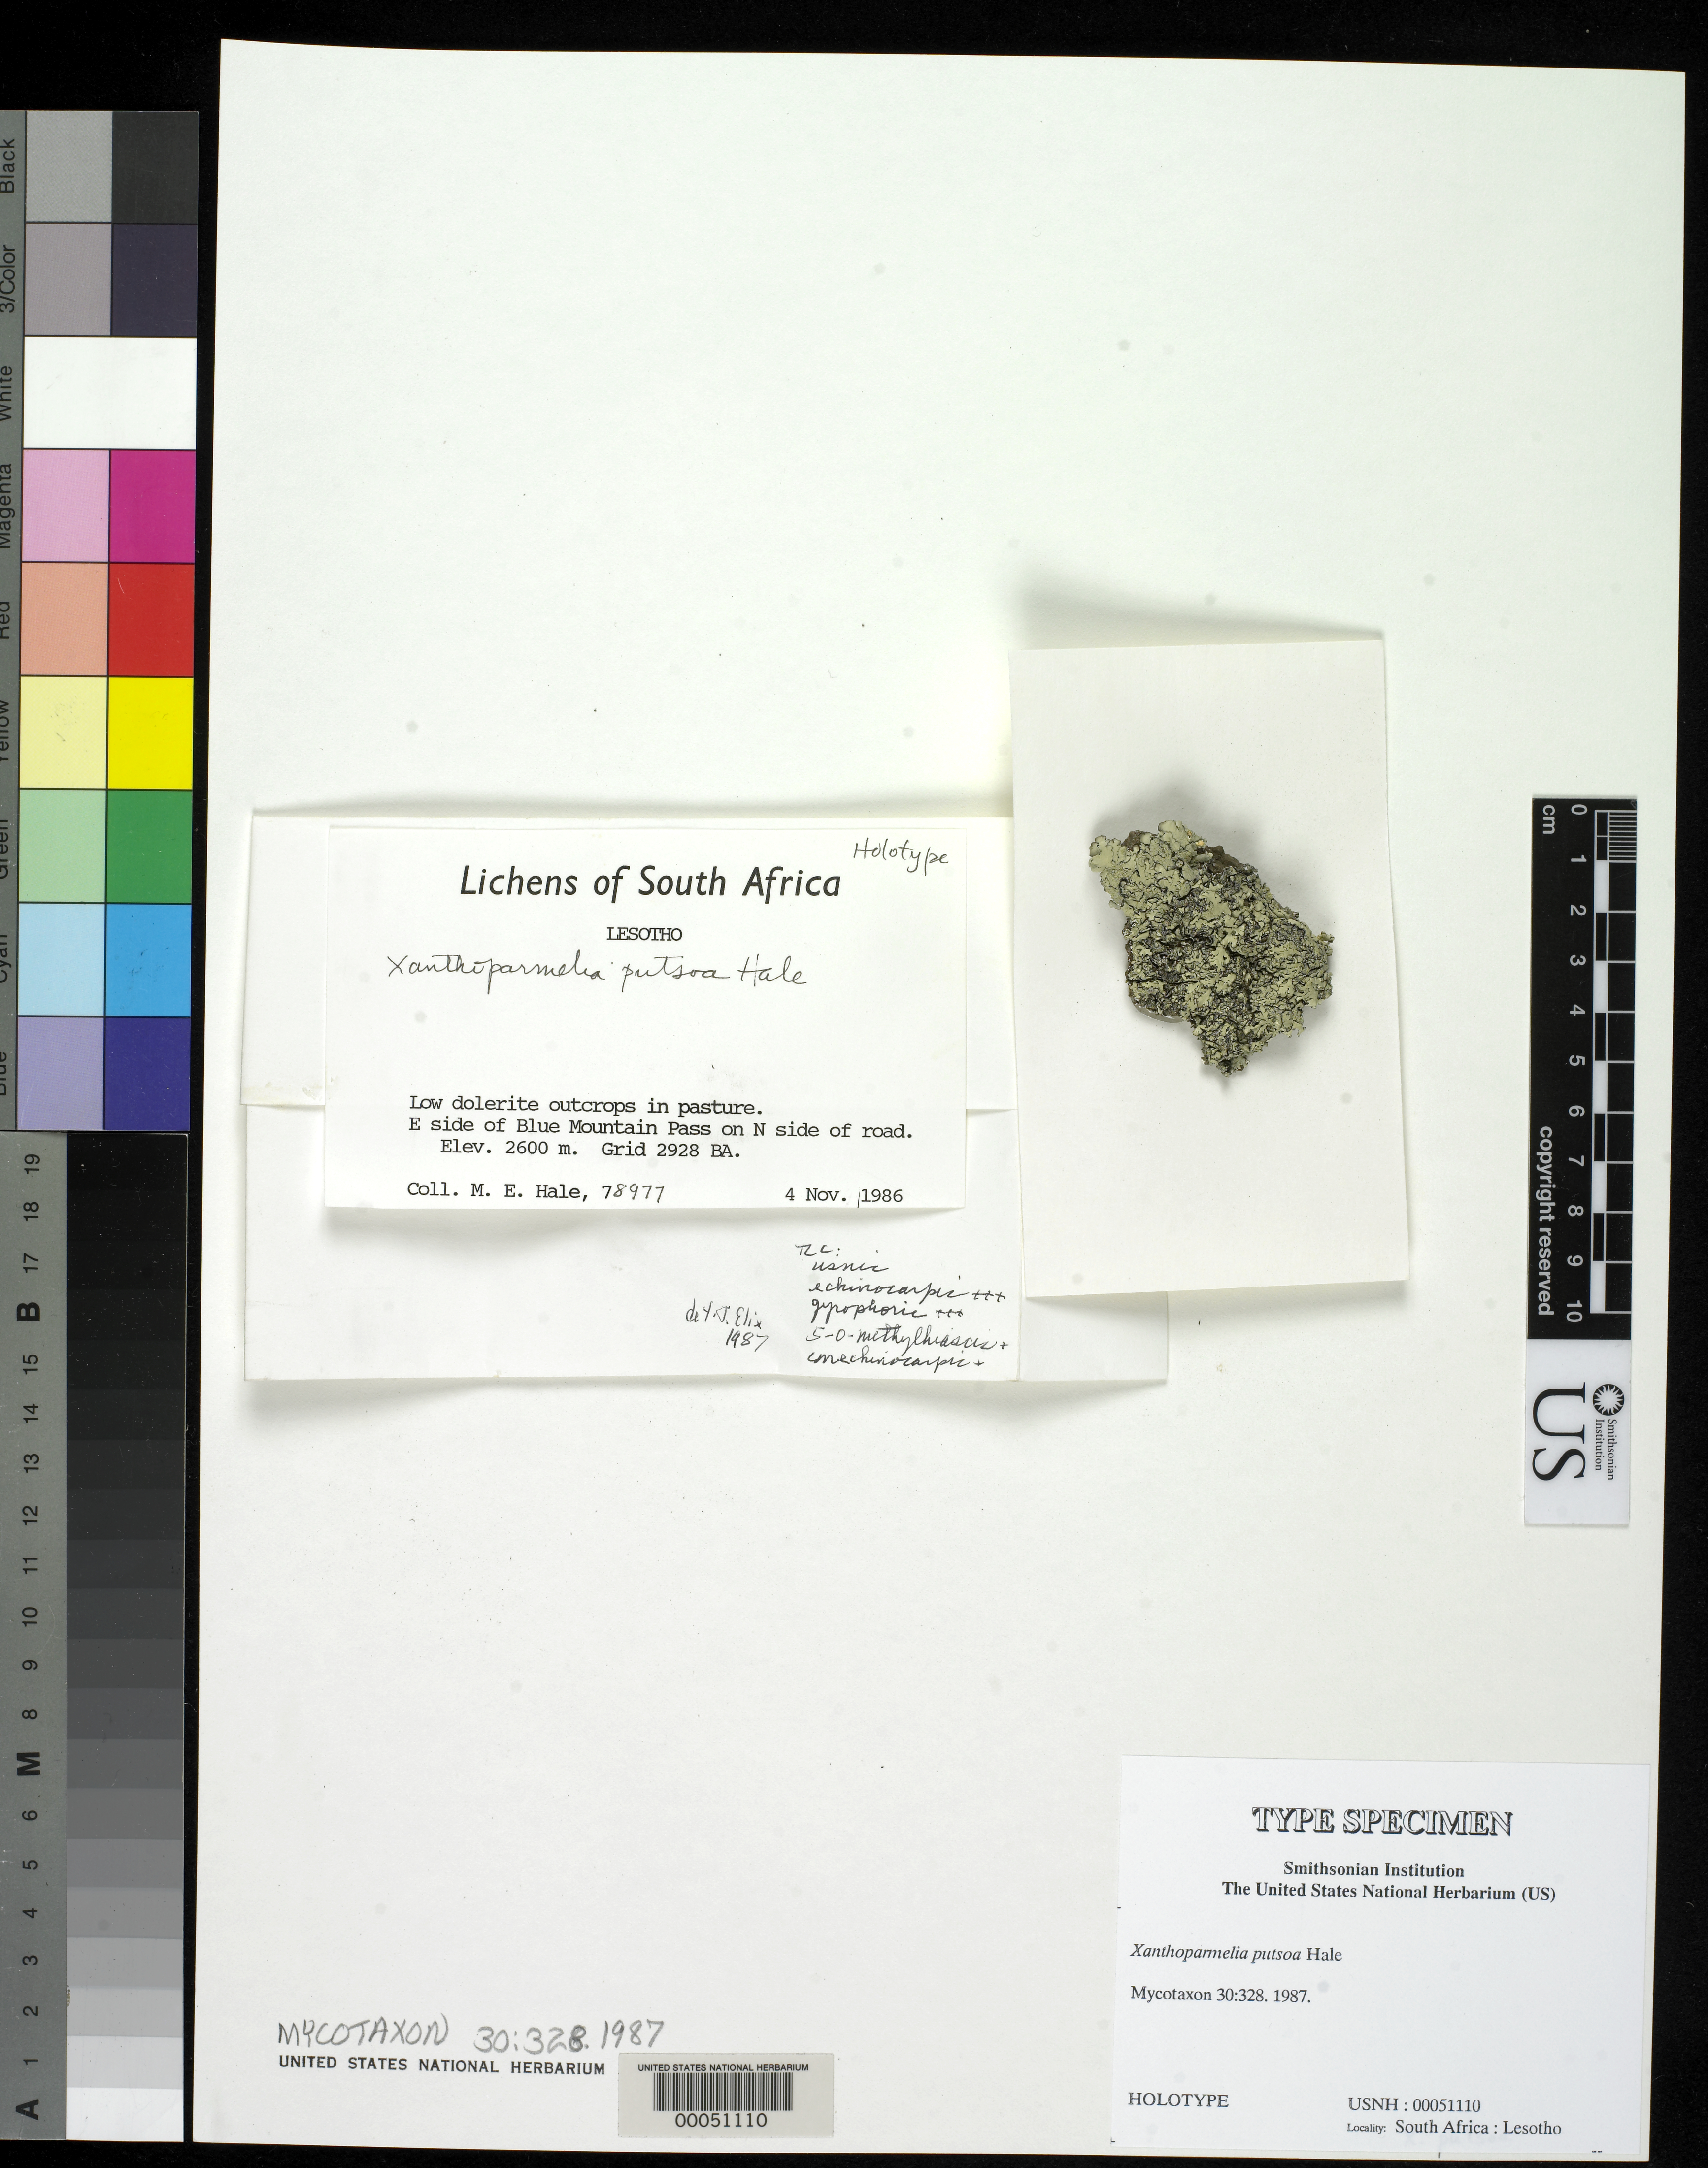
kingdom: Fungi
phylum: Ascomycota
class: Lecanoromycetes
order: Lecanorales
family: Parmeliaceae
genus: Xanthoparmelia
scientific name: Xanthoparmelia putsoa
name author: Hale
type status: Holotype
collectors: M. Hale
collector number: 78977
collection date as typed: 04 Nov 1986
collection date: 1986-11-04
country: Lesotho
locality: Grid 2928 BA. E side of Blue Mountain Pass on N side of road, low dolerite outcrops in pasture.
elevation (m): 2600